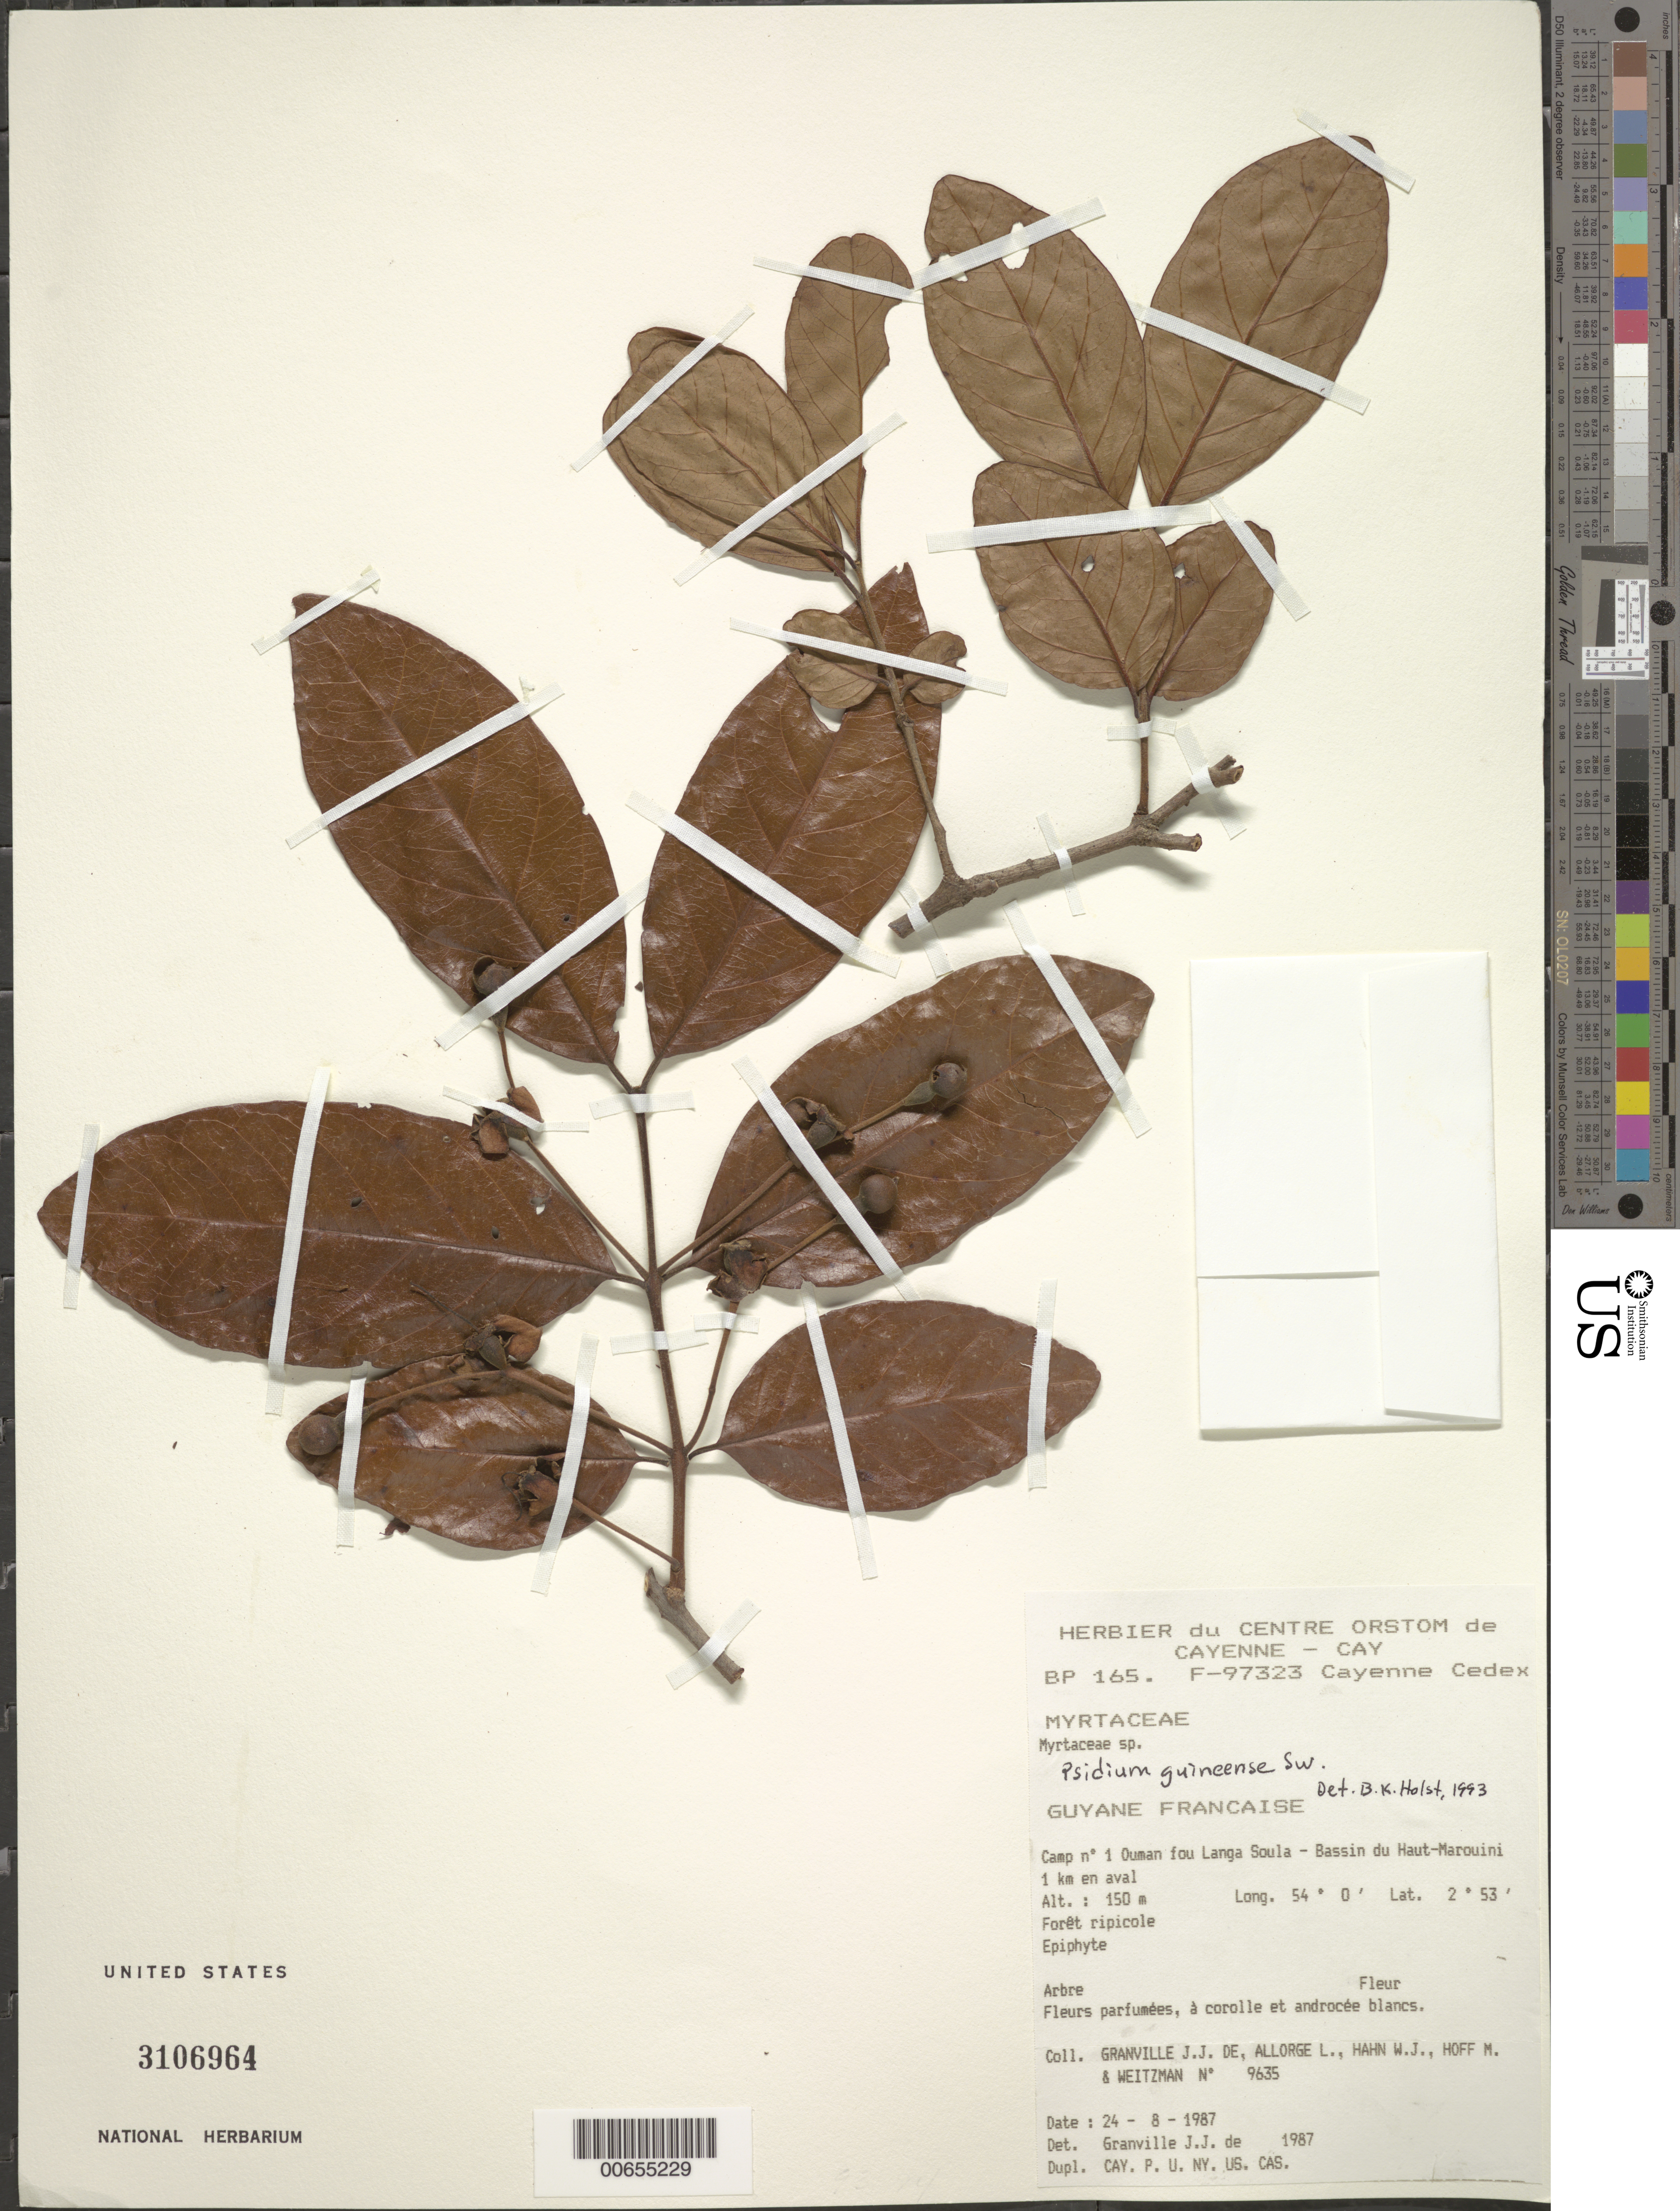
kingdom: Plantae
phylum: Tracheophyta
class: Magnoliopsida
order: Myrtales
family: Myrtaceae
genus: Psidium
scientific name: Psidium guineense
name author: Sw.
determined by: Holst, Bruce K.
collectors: J.-J. de Granville, L. Allorge, W. J. Hahn, M. Hoff & A. L. Weitzman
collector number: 9635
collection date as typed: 24-Aug-87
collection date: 1987-08-24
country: French Guiana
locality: Ouman fou Langa Soula, Camp #1, Bassin du Haut-Marouini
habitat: Forêt ripicole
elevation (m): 150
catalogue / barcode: US 3106964